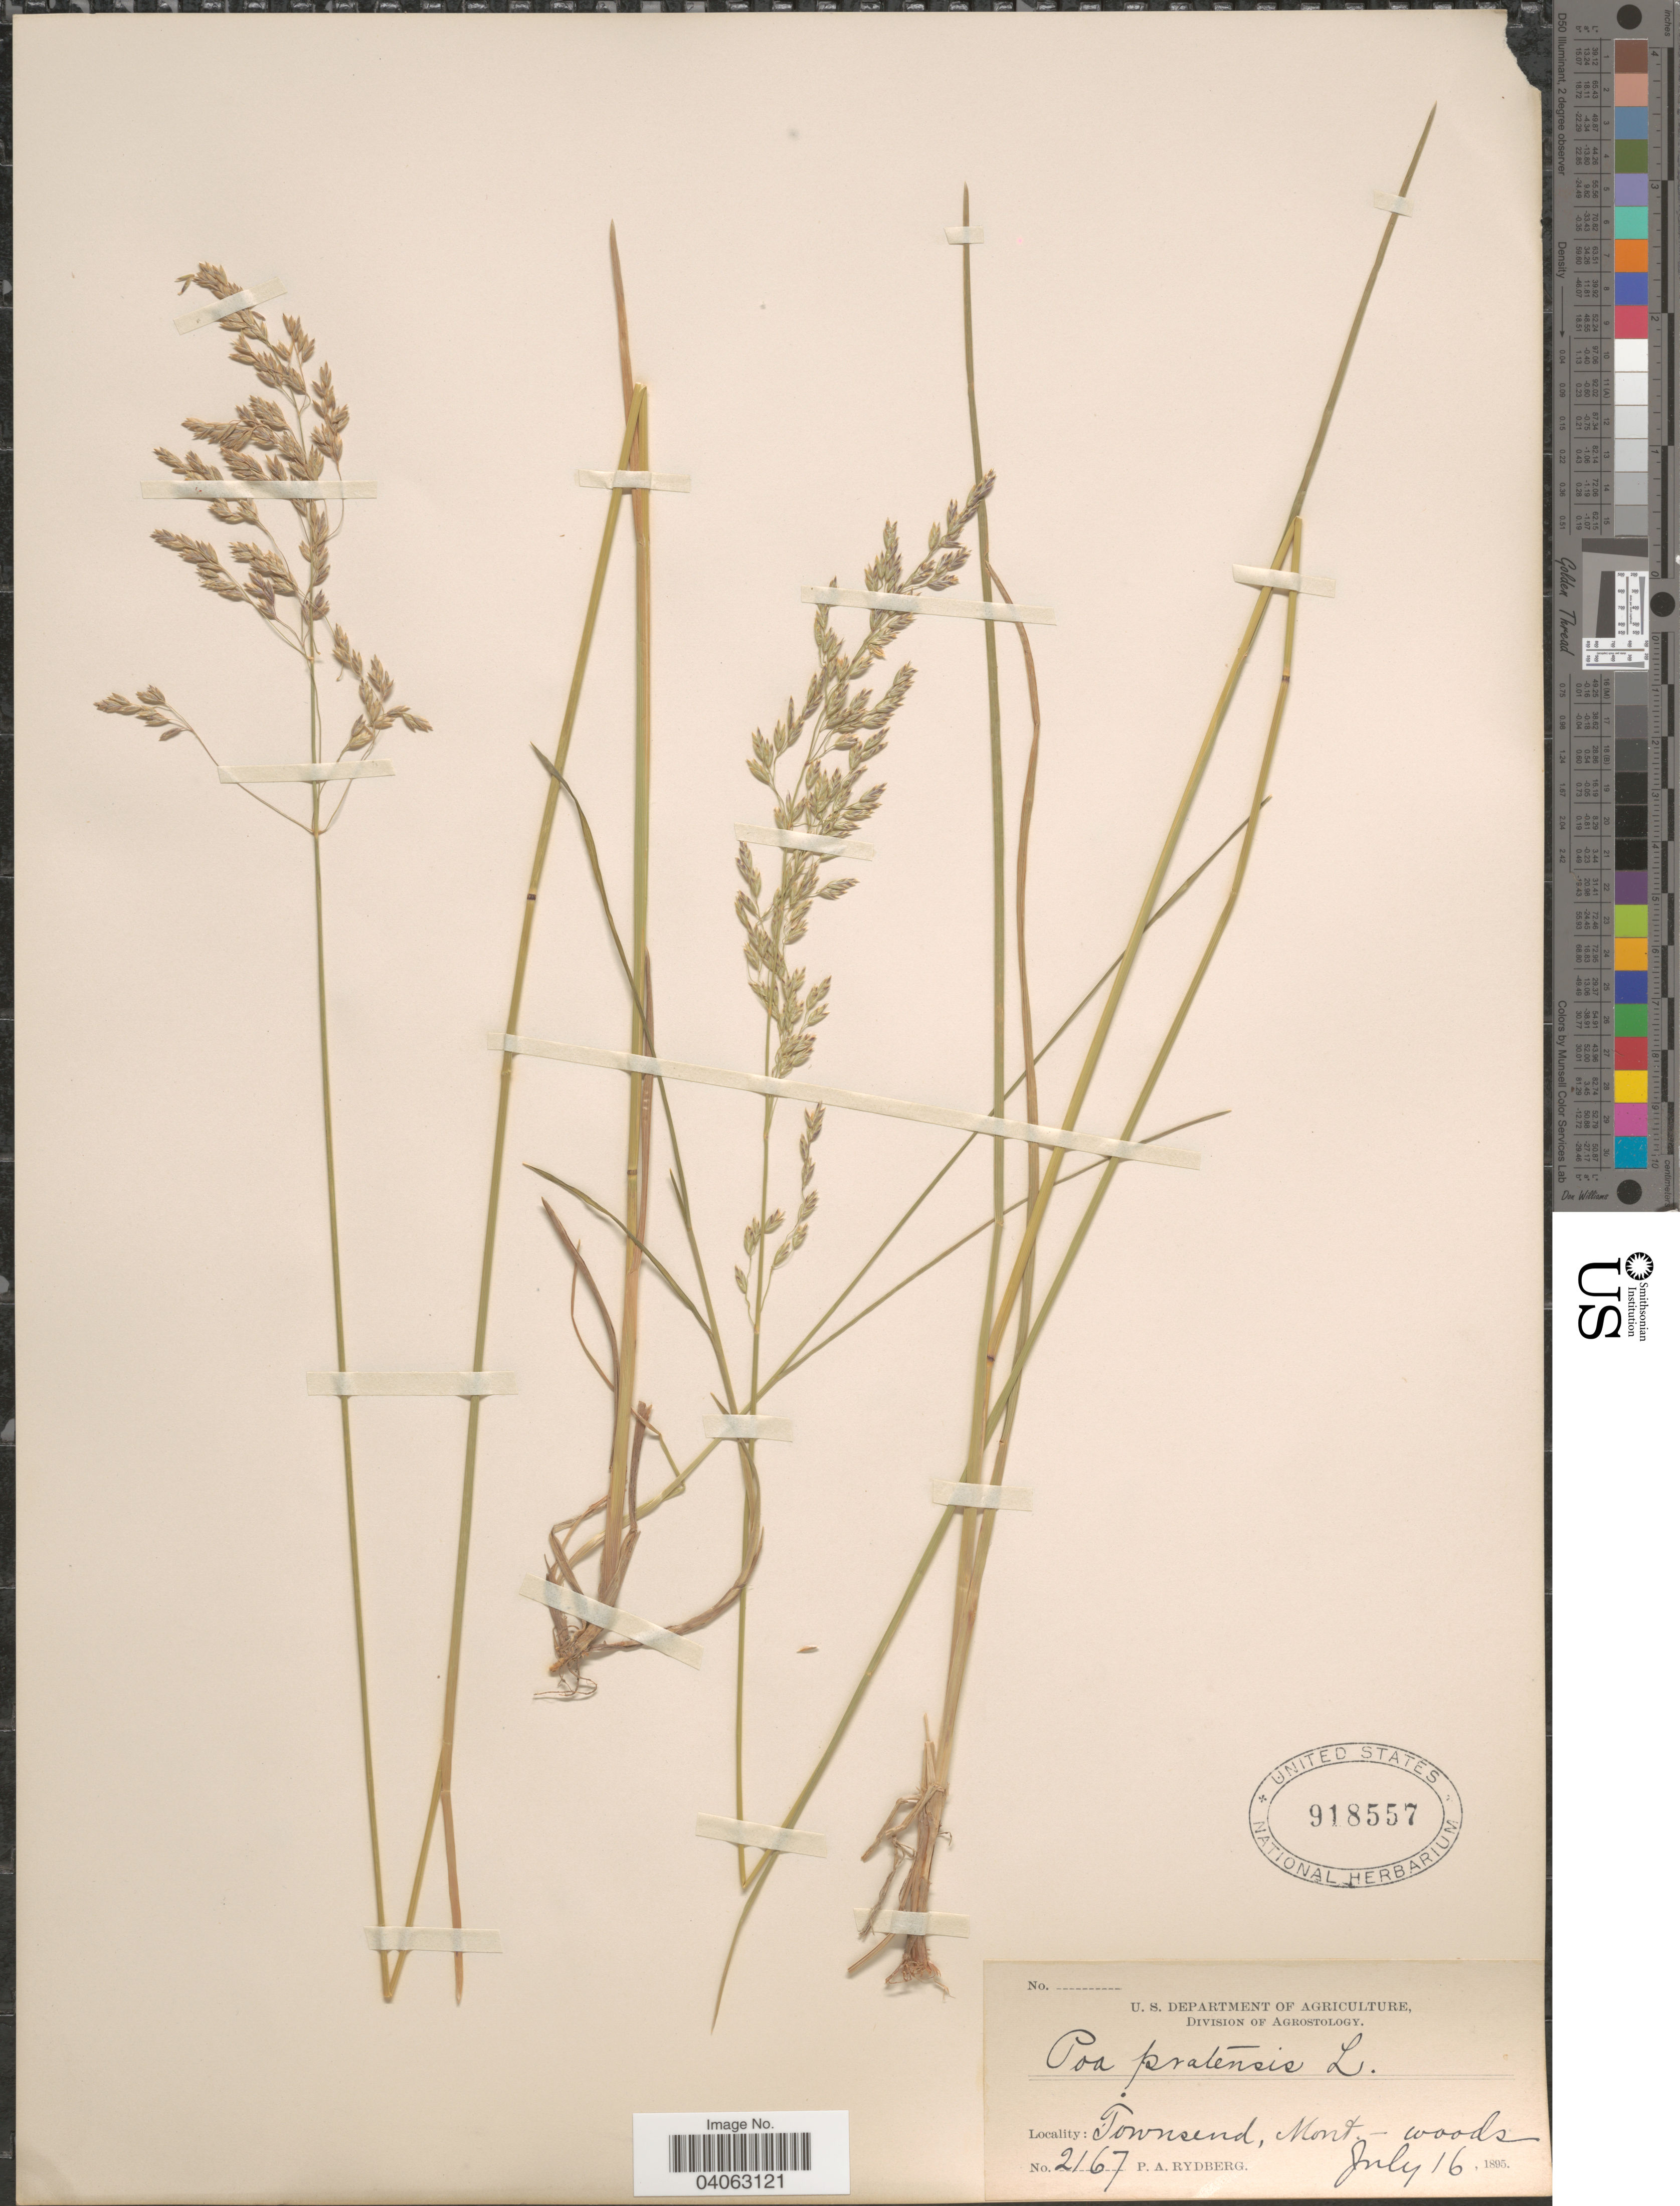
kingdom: Plantae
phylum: Tracheophyta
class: Liliopsida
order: Poales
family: Poaceae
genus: Poa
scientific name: Poa pratensis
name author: L.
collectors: P. A. Rydberg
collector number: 2167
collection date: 1895-07-16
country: United States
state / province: Montana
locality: Townsend, woods.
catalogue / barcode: US 918557